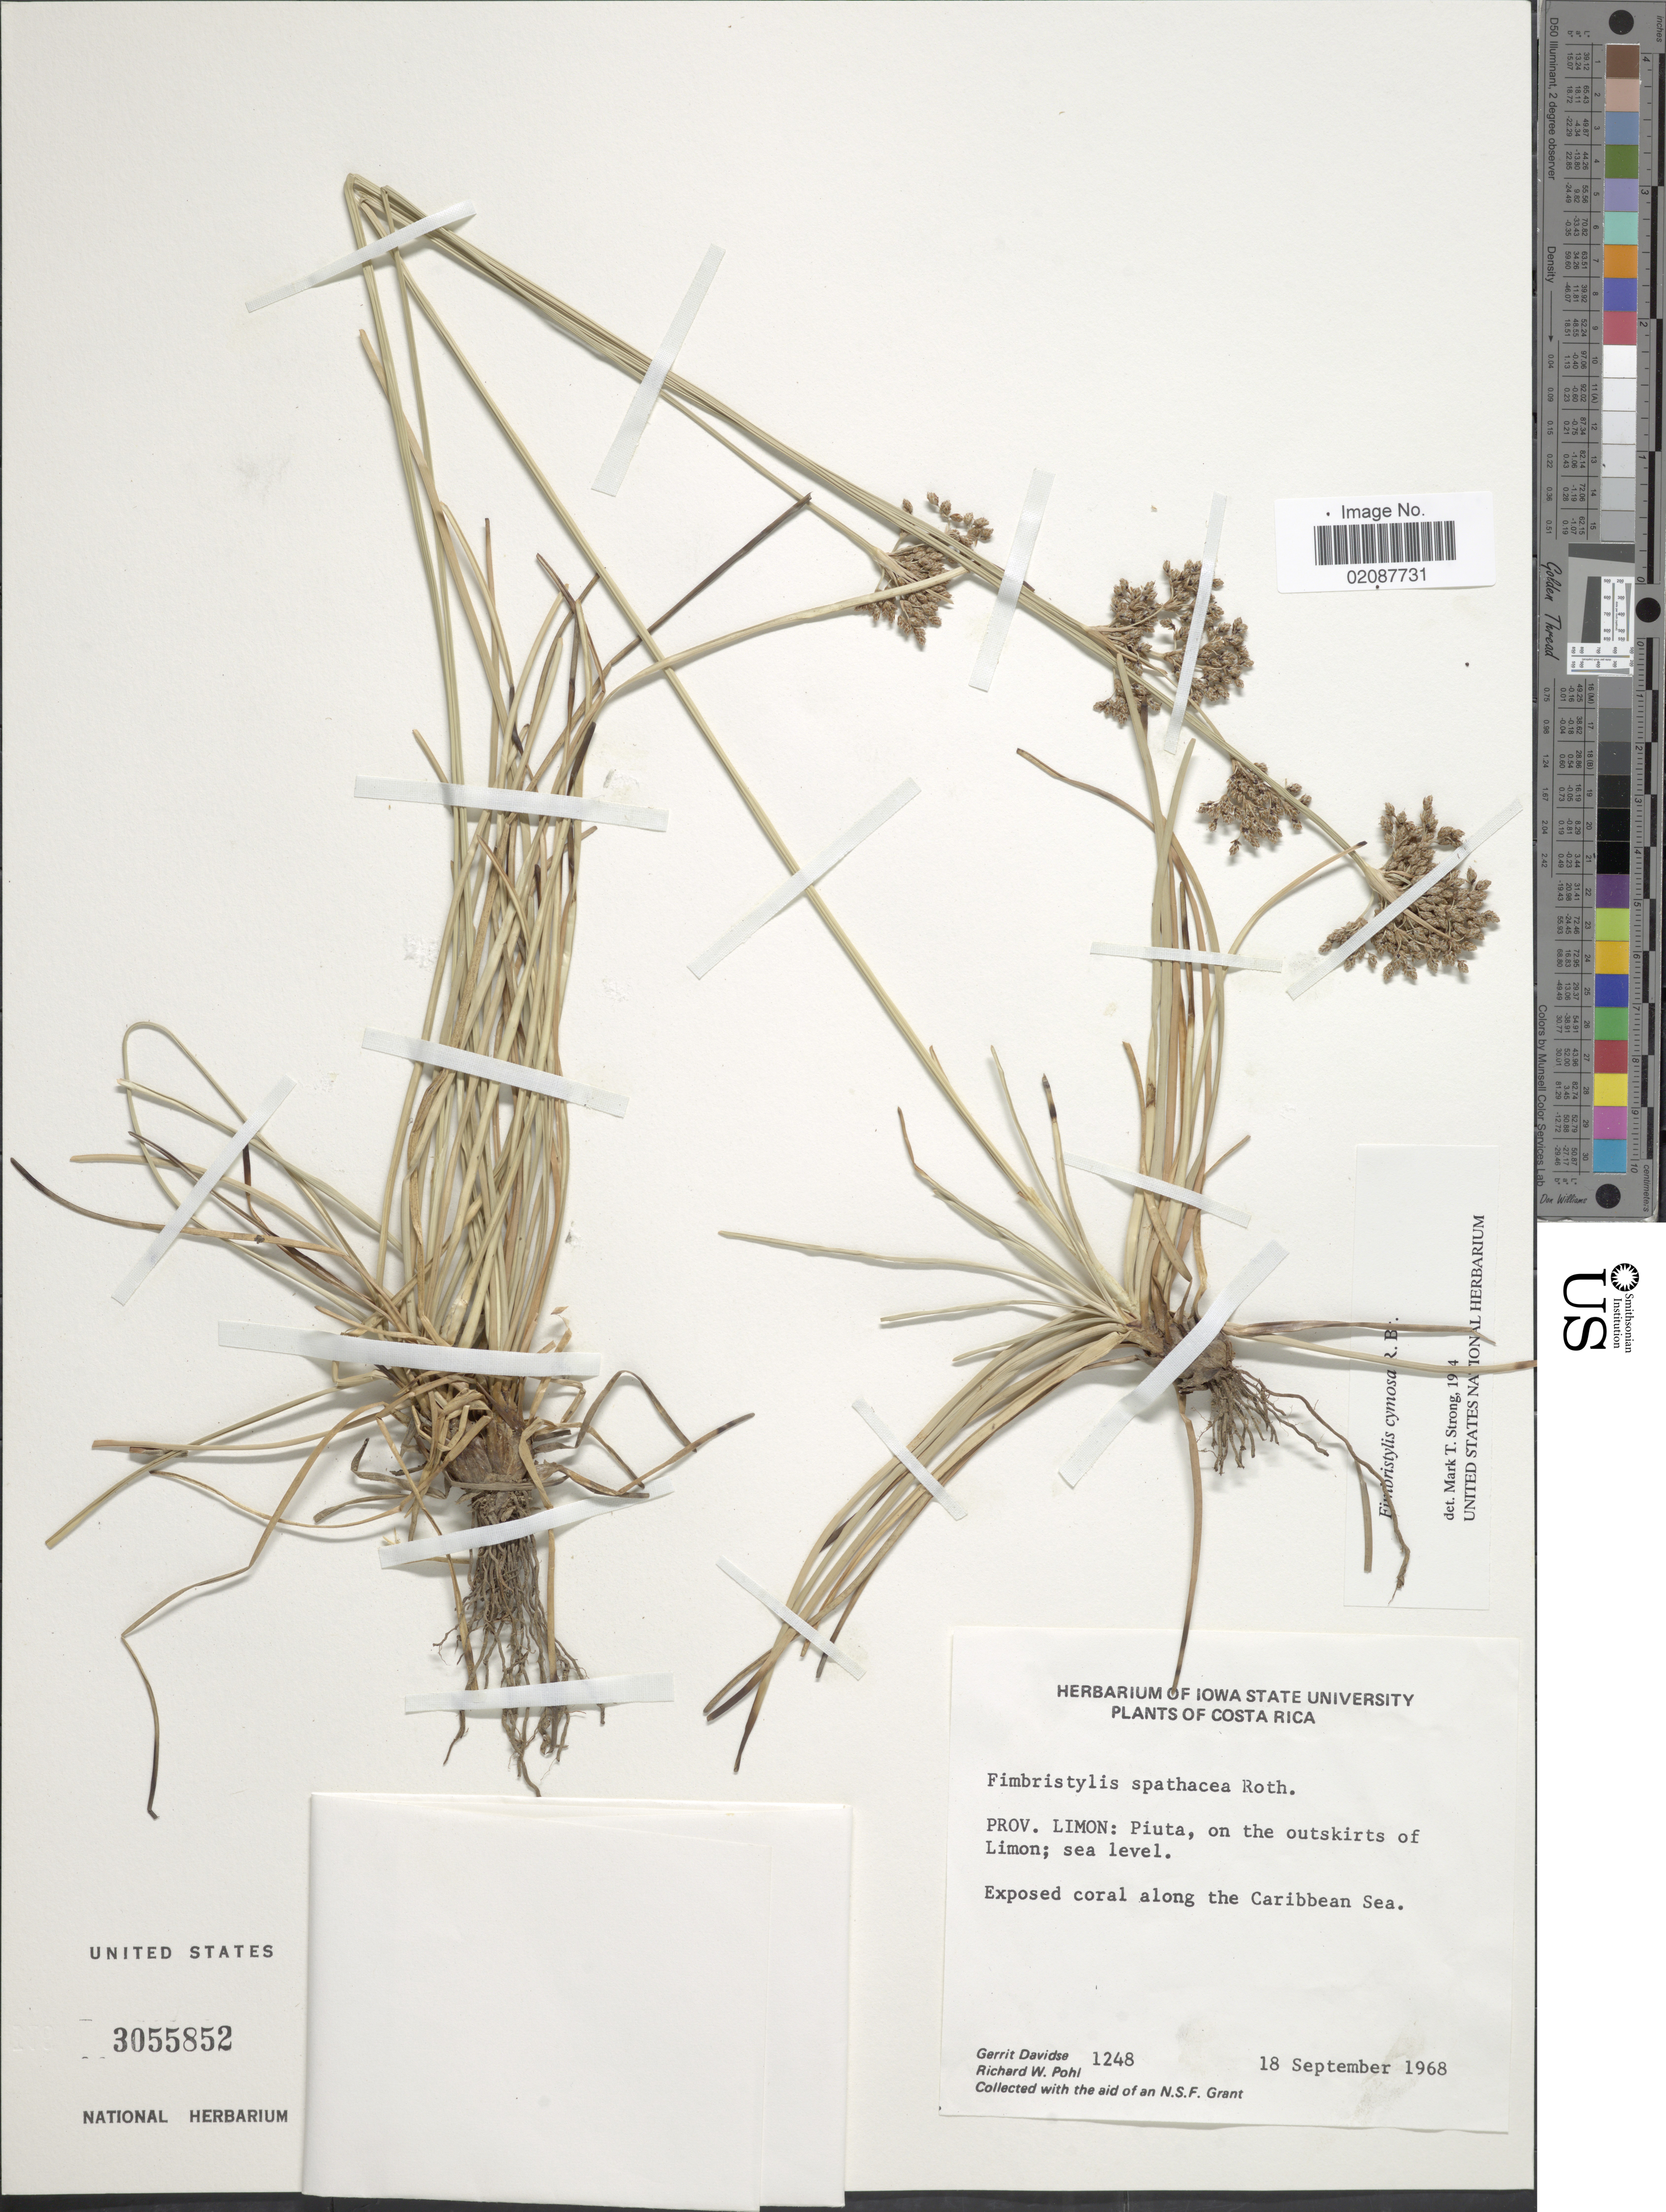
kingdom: Plantae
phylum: Tracheophyta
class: Liliopsida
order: Poales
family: Cyperaceae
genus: Fimbristylis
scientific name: Fimbristylis cymosa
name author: R. Br.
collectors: G. Davidse & R. W. Pohl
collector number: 1248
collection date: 1968-09-18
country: Costa Rica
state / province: Limón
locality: Piuta, on the outskirts of Limon, exposed coral along the Caribbean Sea.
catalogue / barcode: US 3055852